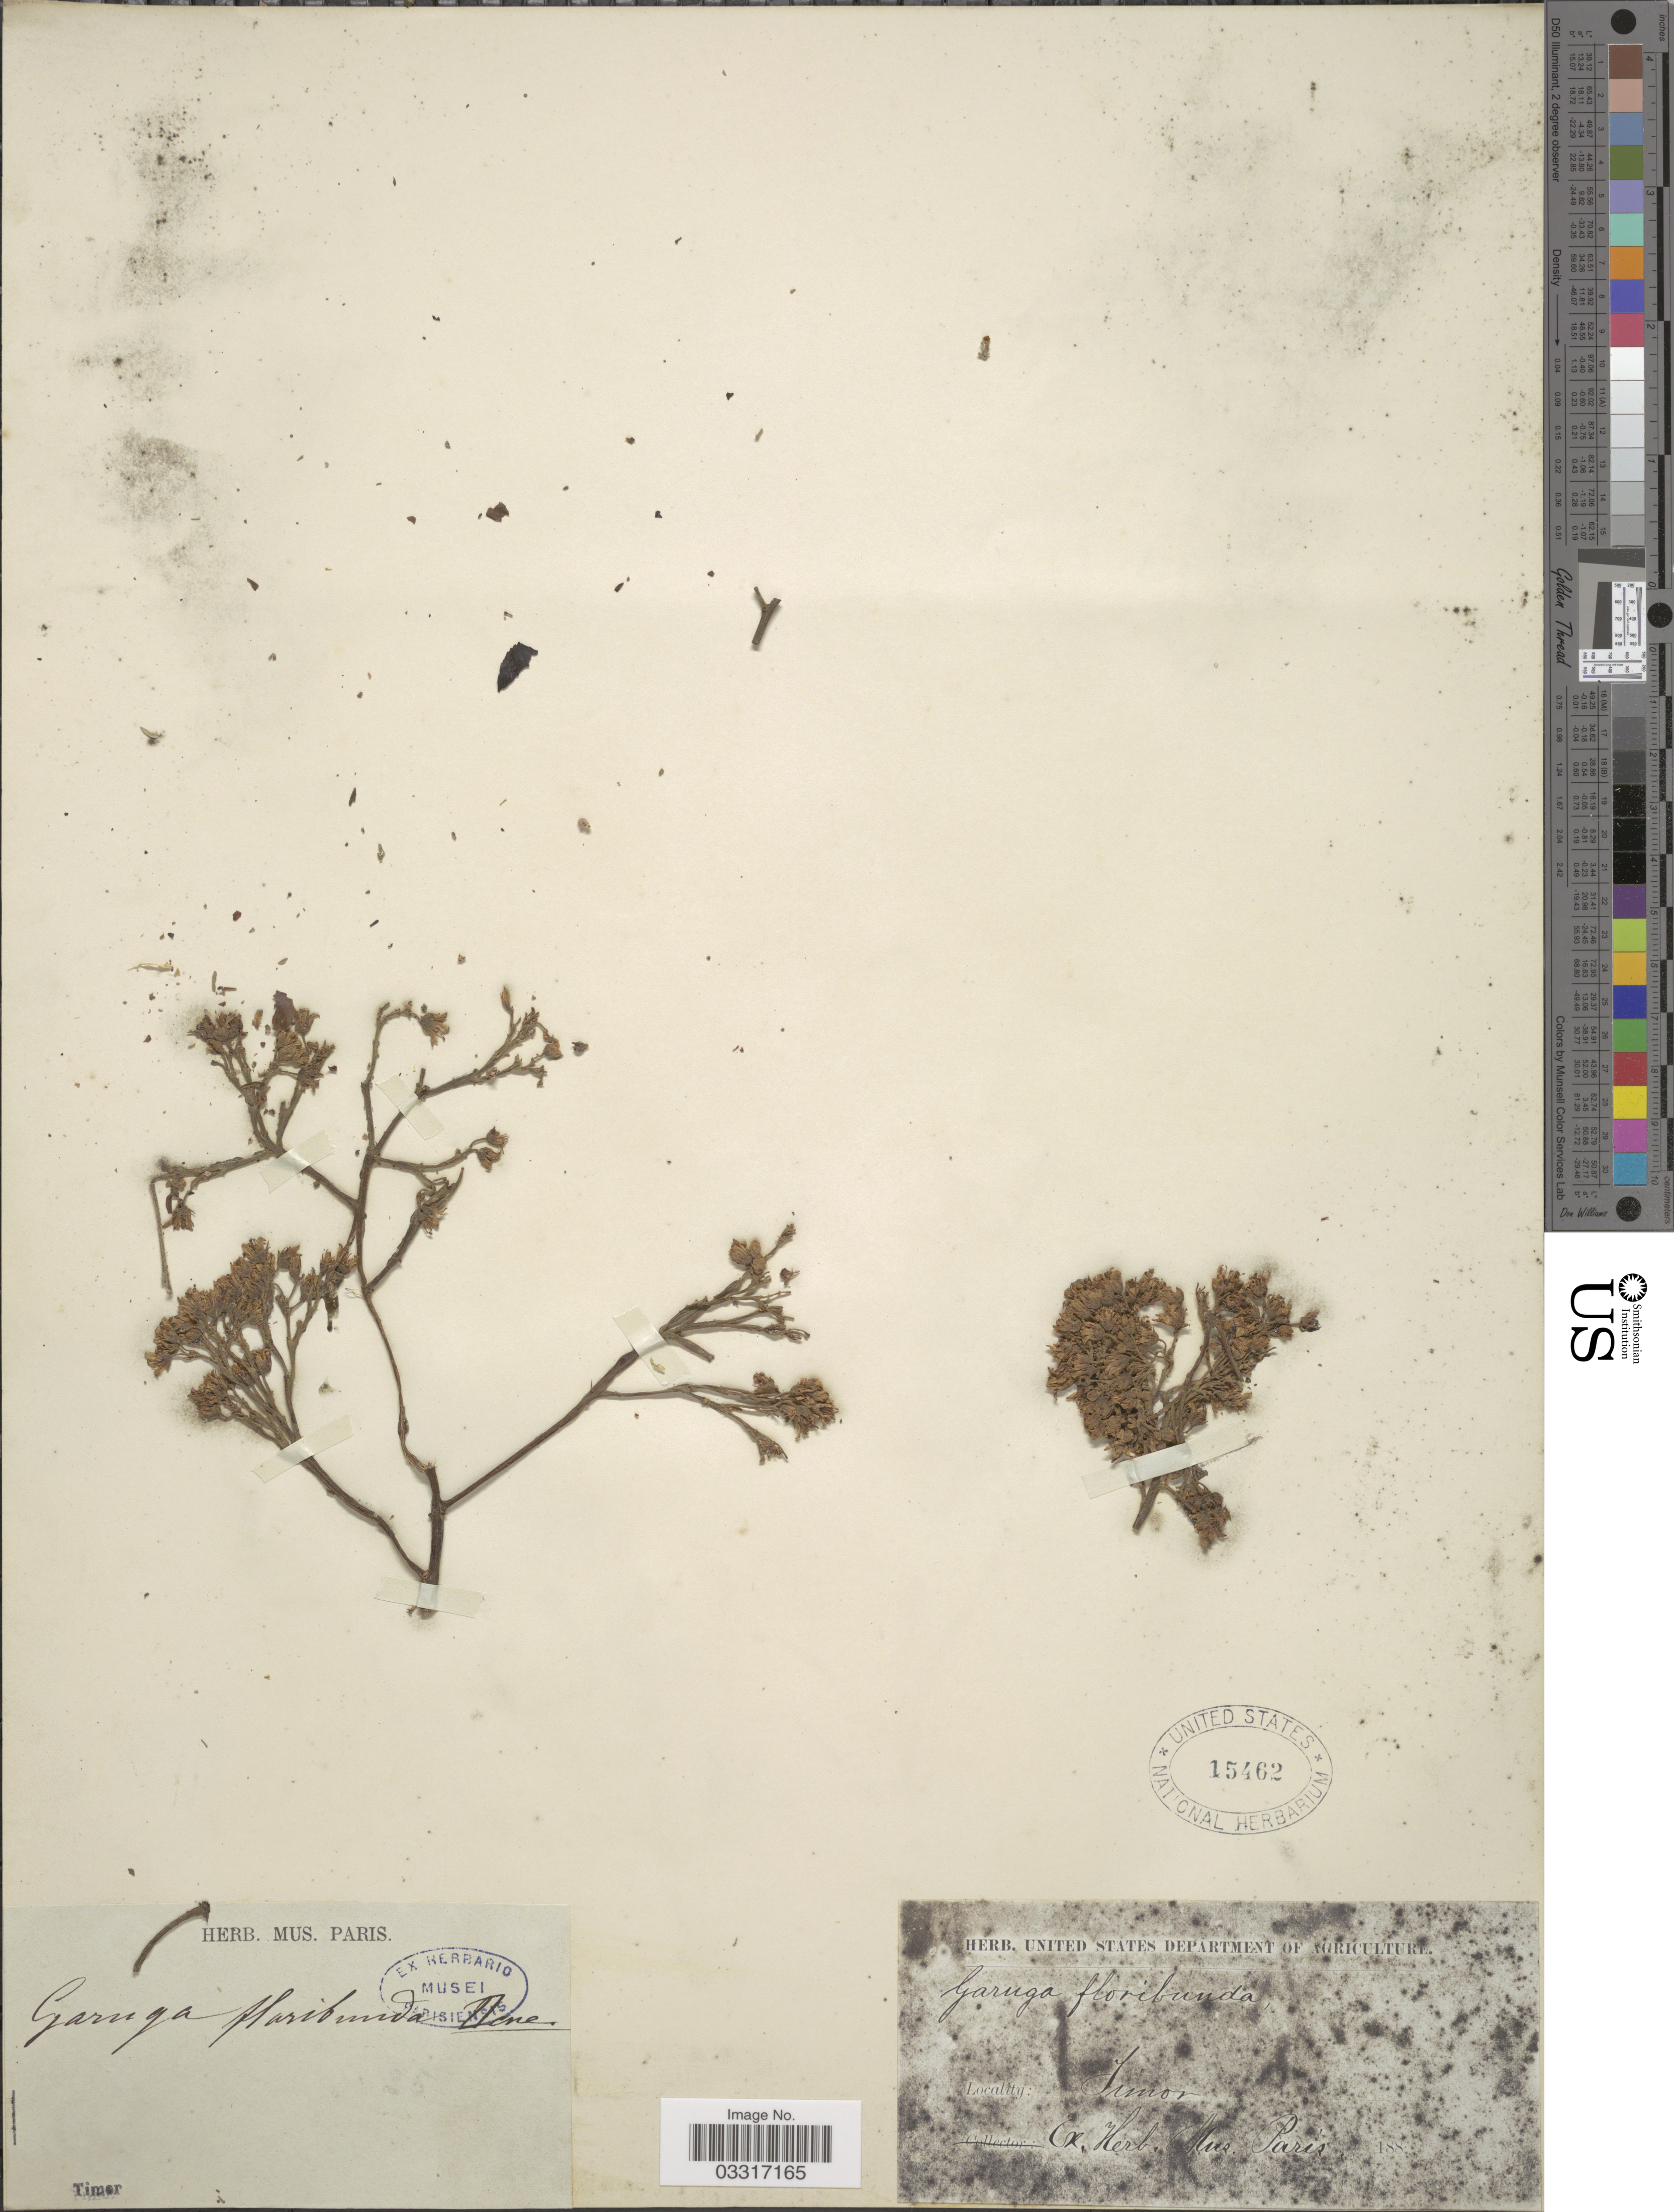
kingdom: Plantae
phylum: Tracheophyta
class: Magnoliopsida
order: Sapindales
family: Burseraceae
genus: Garuga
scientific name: Garuga floribunda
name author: Decne.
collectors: ex herb. Mus. Paris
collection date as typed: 188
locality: Timor.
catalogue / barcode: US 15462